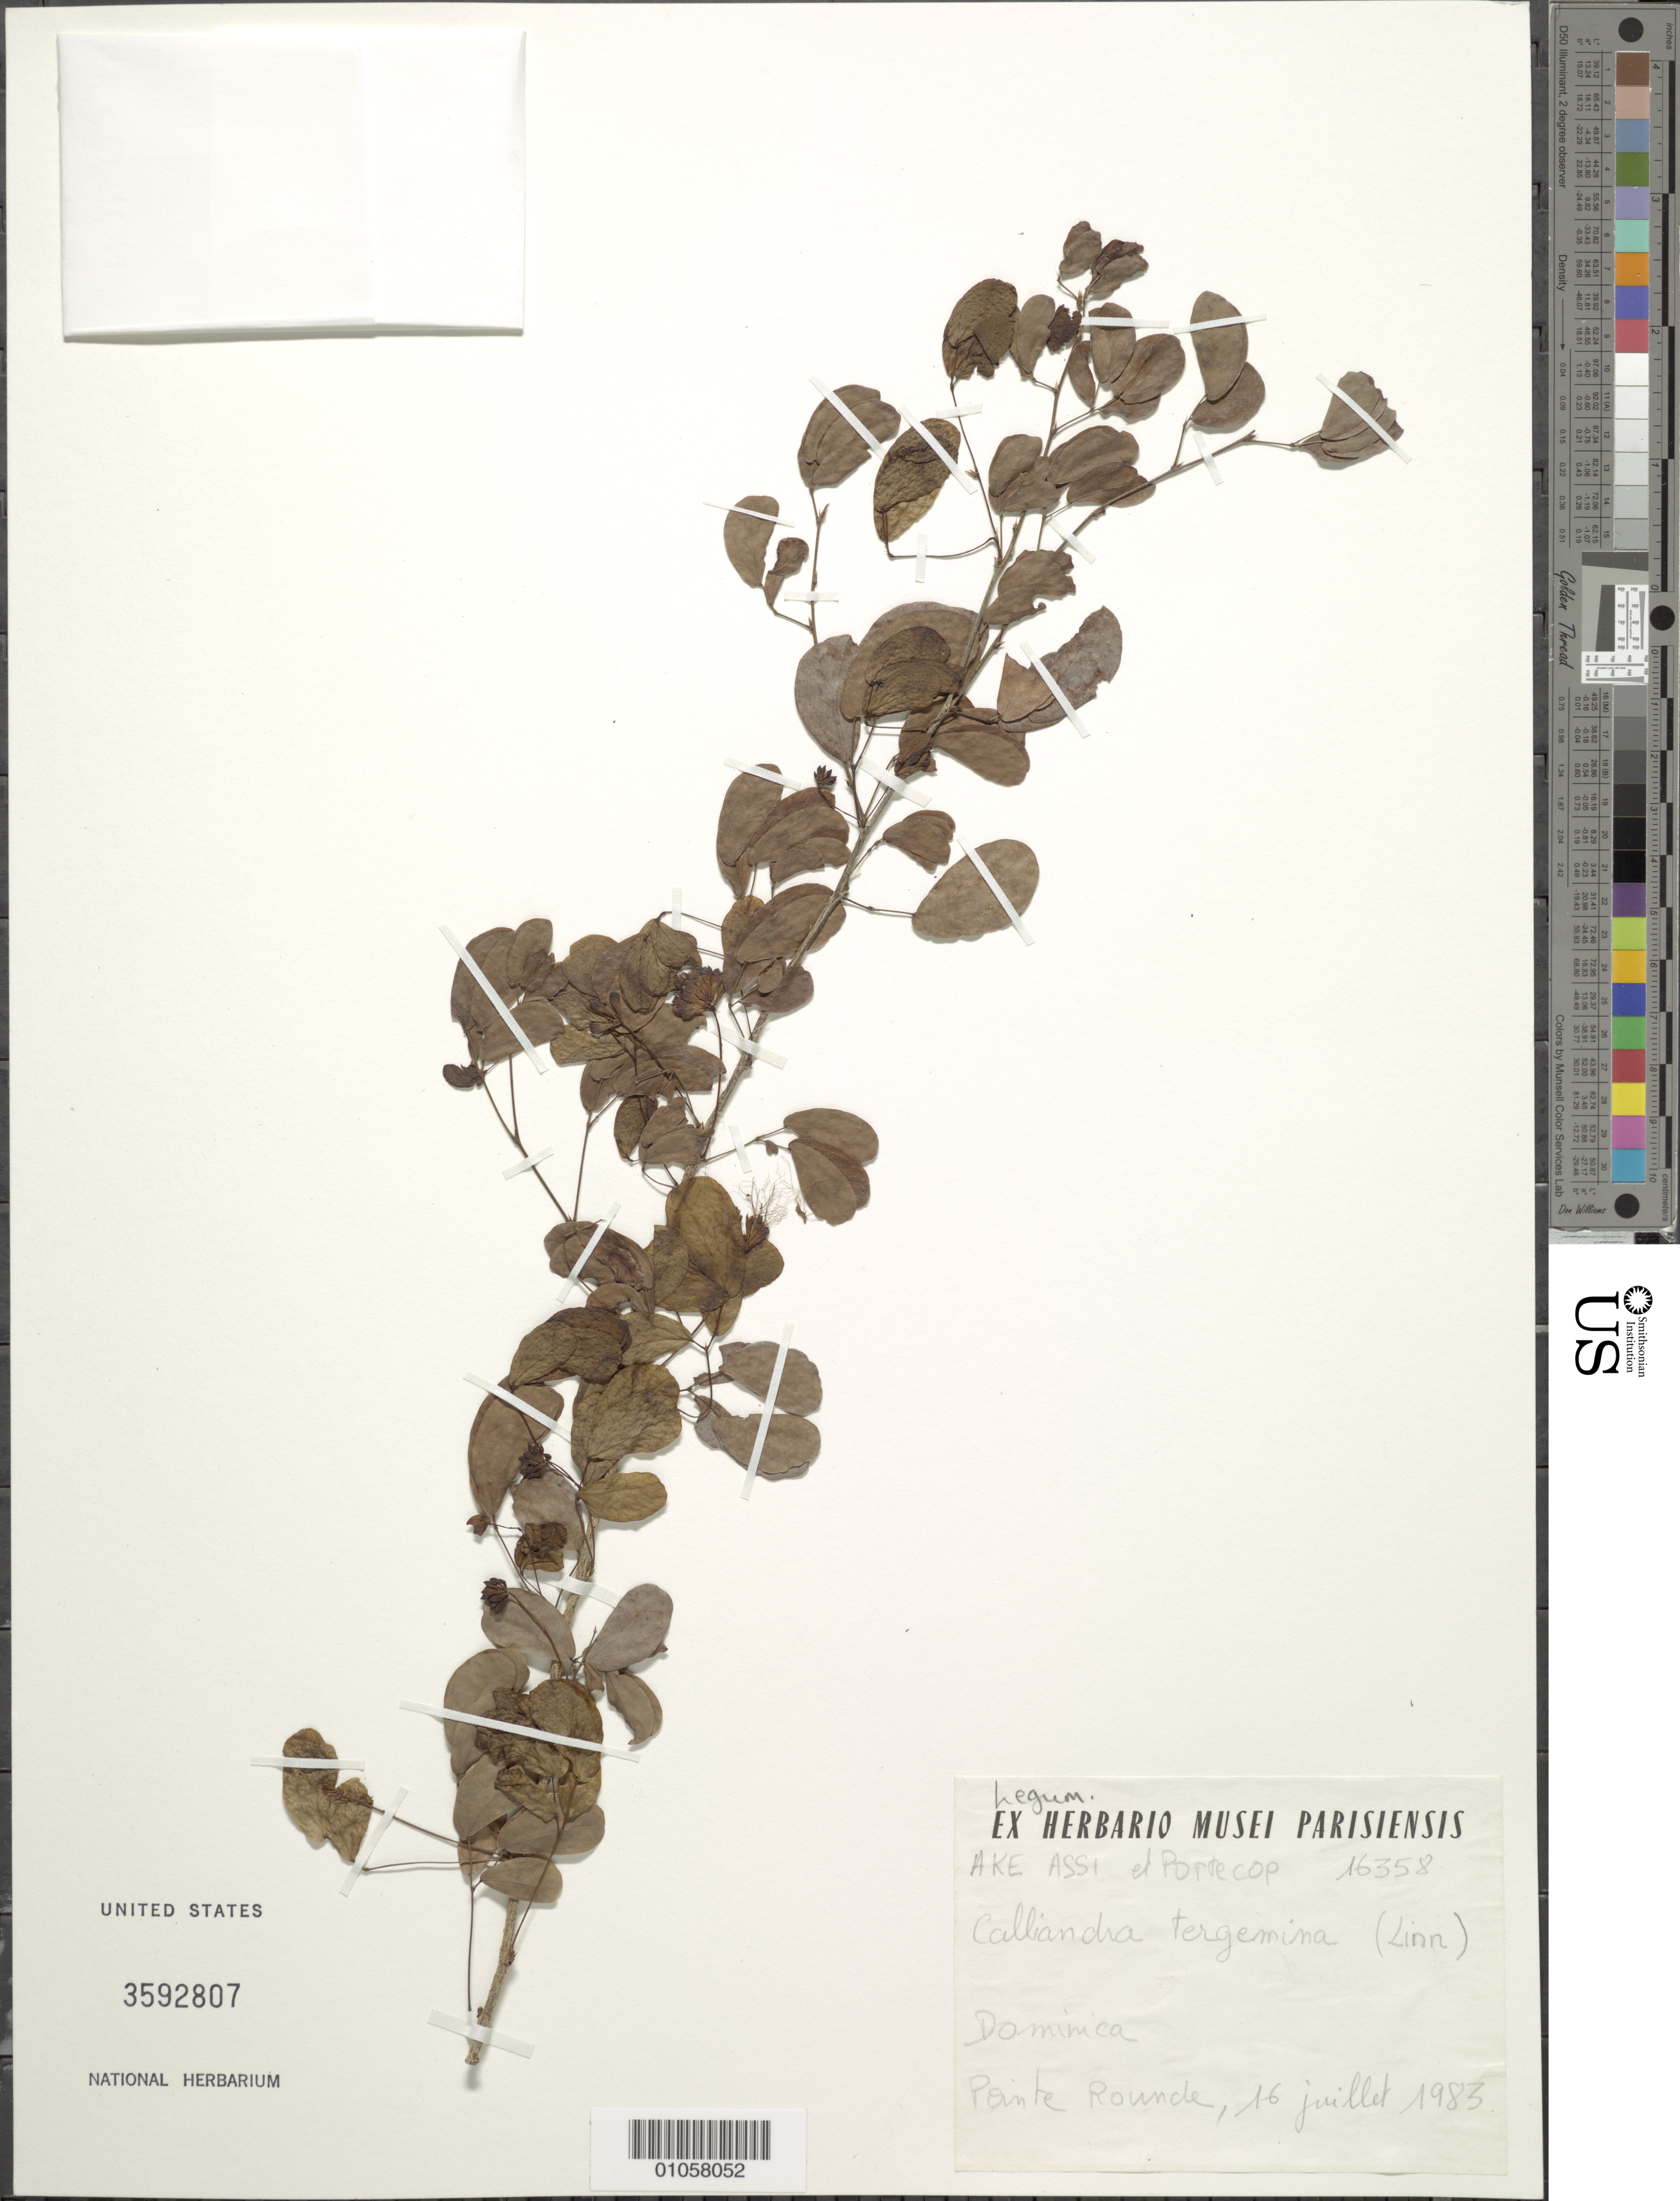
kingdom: Plantae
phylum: Tracheophyta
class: Magnoliopsida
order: Fabales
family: Fabaceae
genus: Calliandra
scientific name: Calliandra tergemina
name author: (L.) Benth.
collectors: A. Ake & -. Portecop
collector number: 16358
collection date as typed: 16 Jul 1983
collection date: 1983-07-16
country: Dominica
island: Dominica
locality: Pointe Rounde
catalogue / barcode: US 3592807